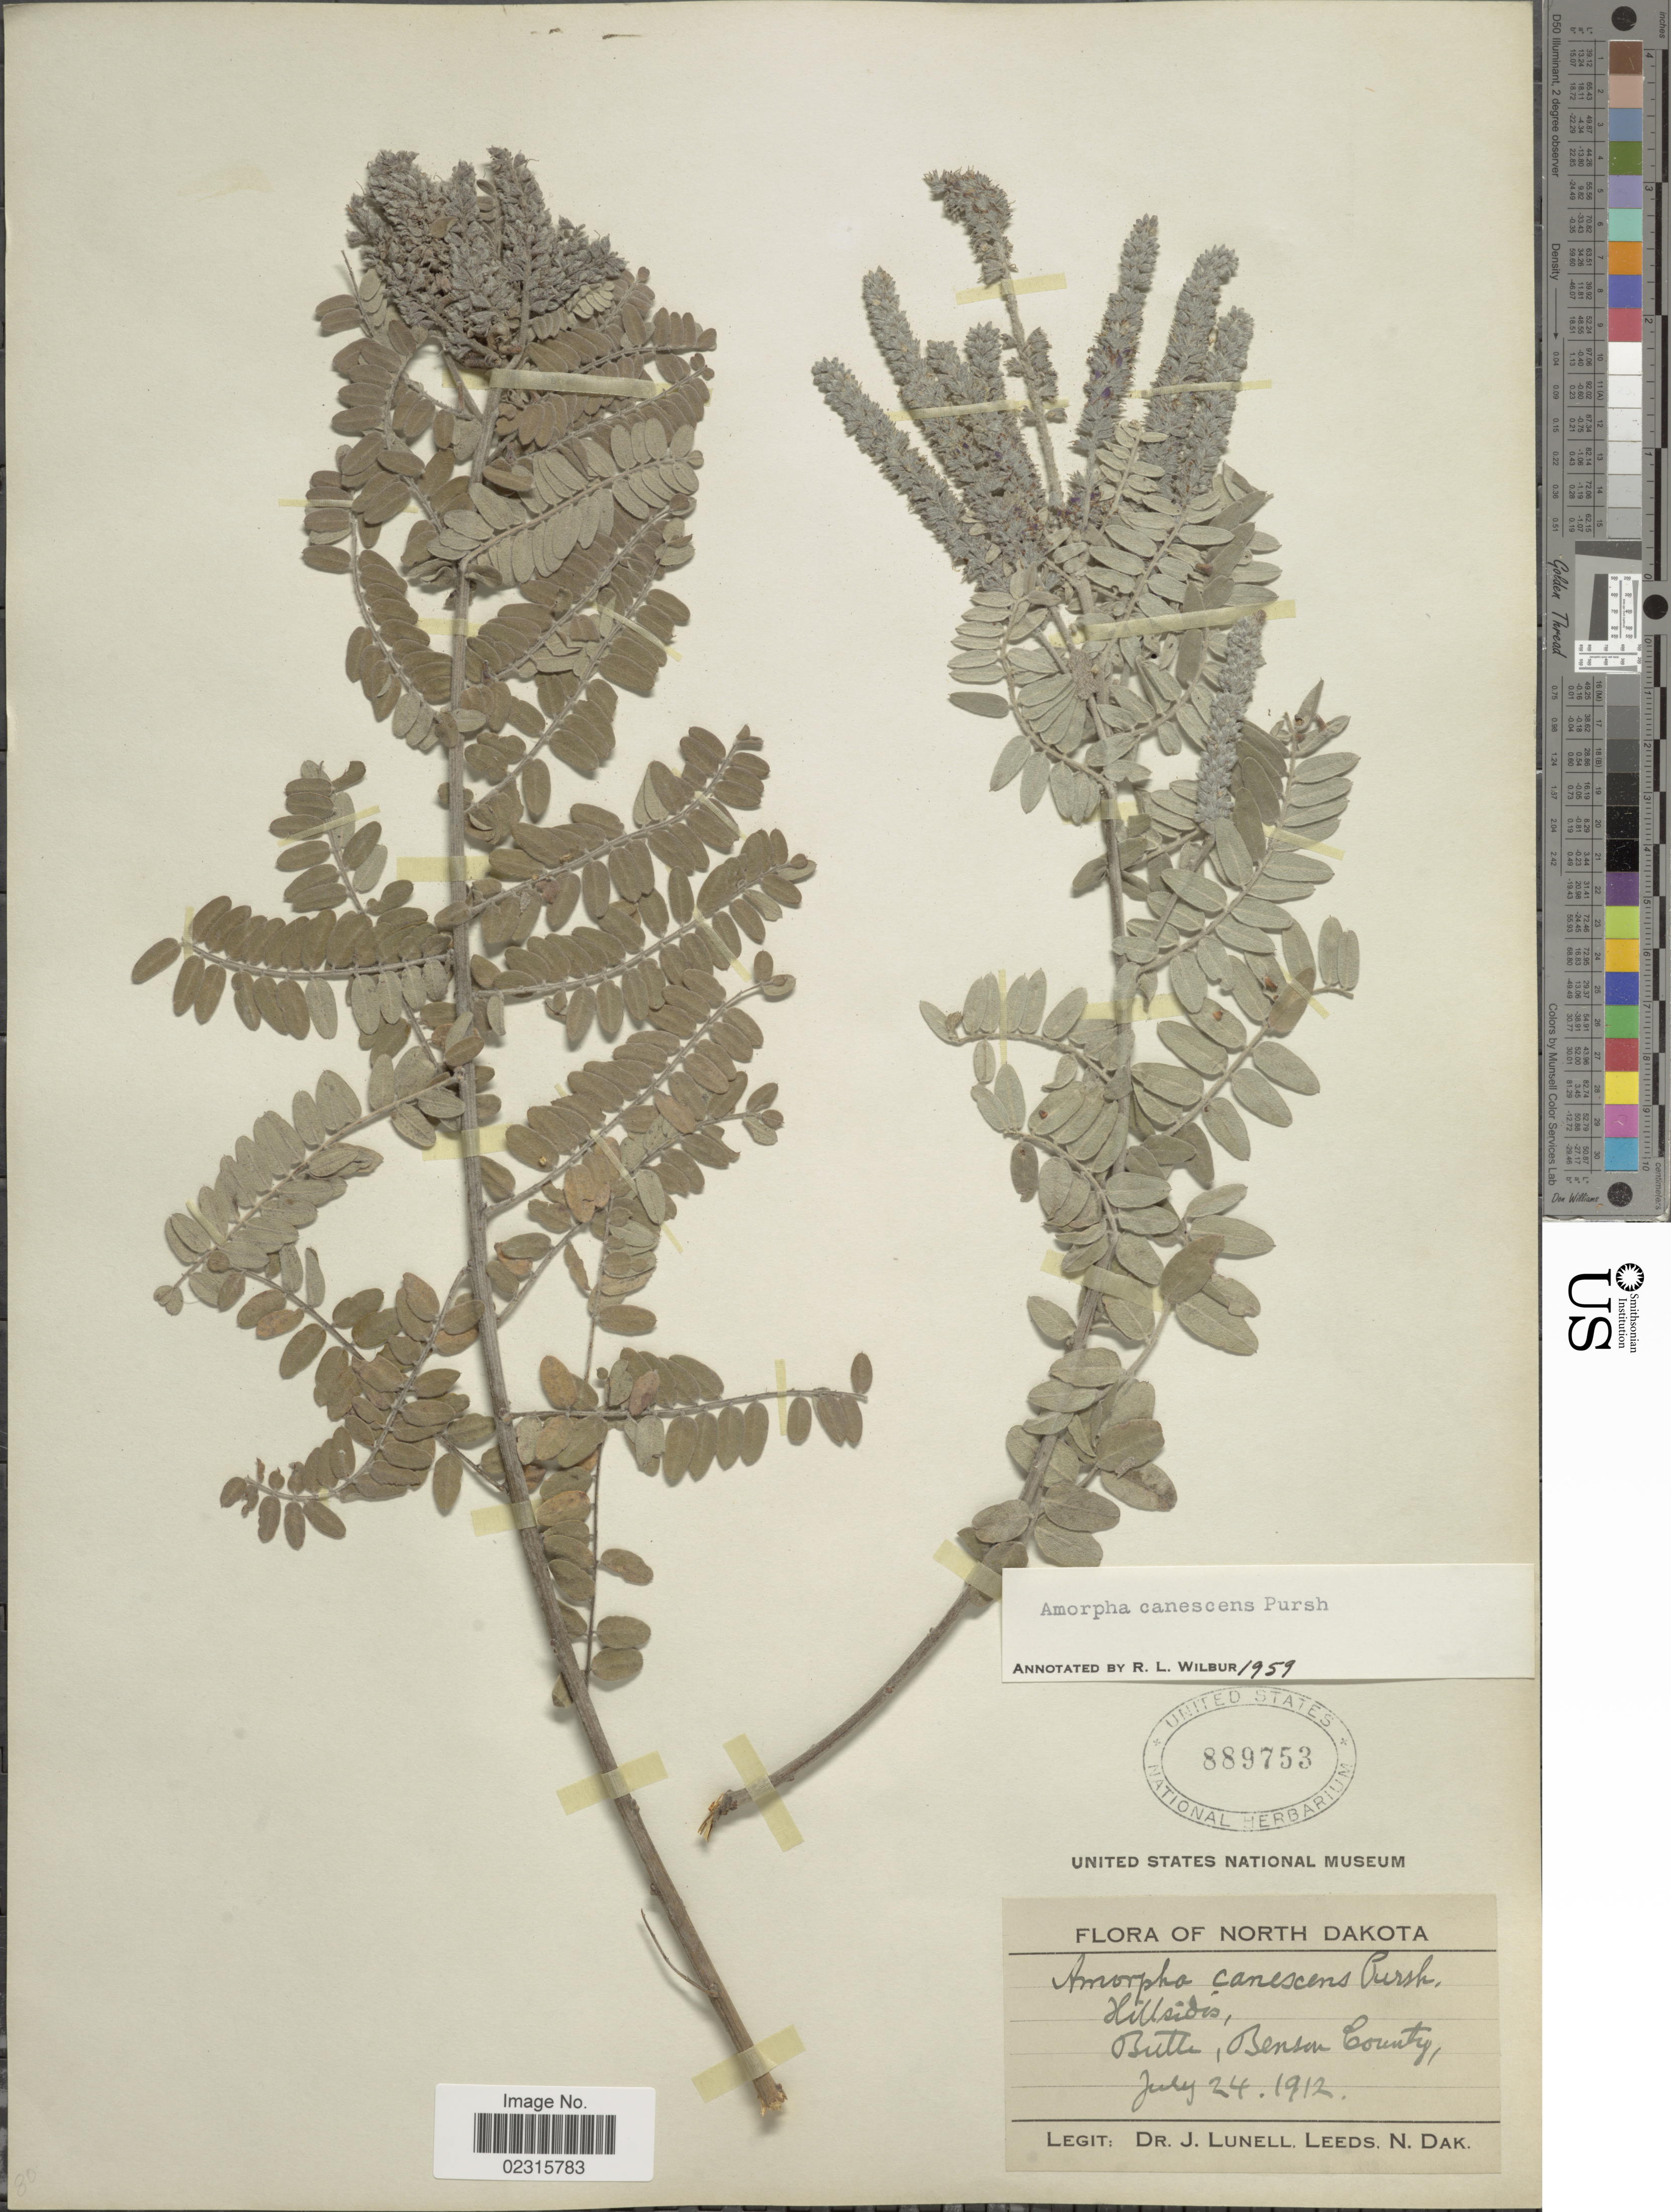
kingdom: Plantae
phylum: Tracheophyta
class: Magnoliopsida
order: Fabales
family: Fabaceae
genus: Amorpha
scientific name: Amorpha canescens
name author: Pursh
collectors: J. Lunell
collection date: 1912-07-24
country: United States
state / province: North Dakota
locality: Butte, Benson County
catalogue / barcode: US 889753